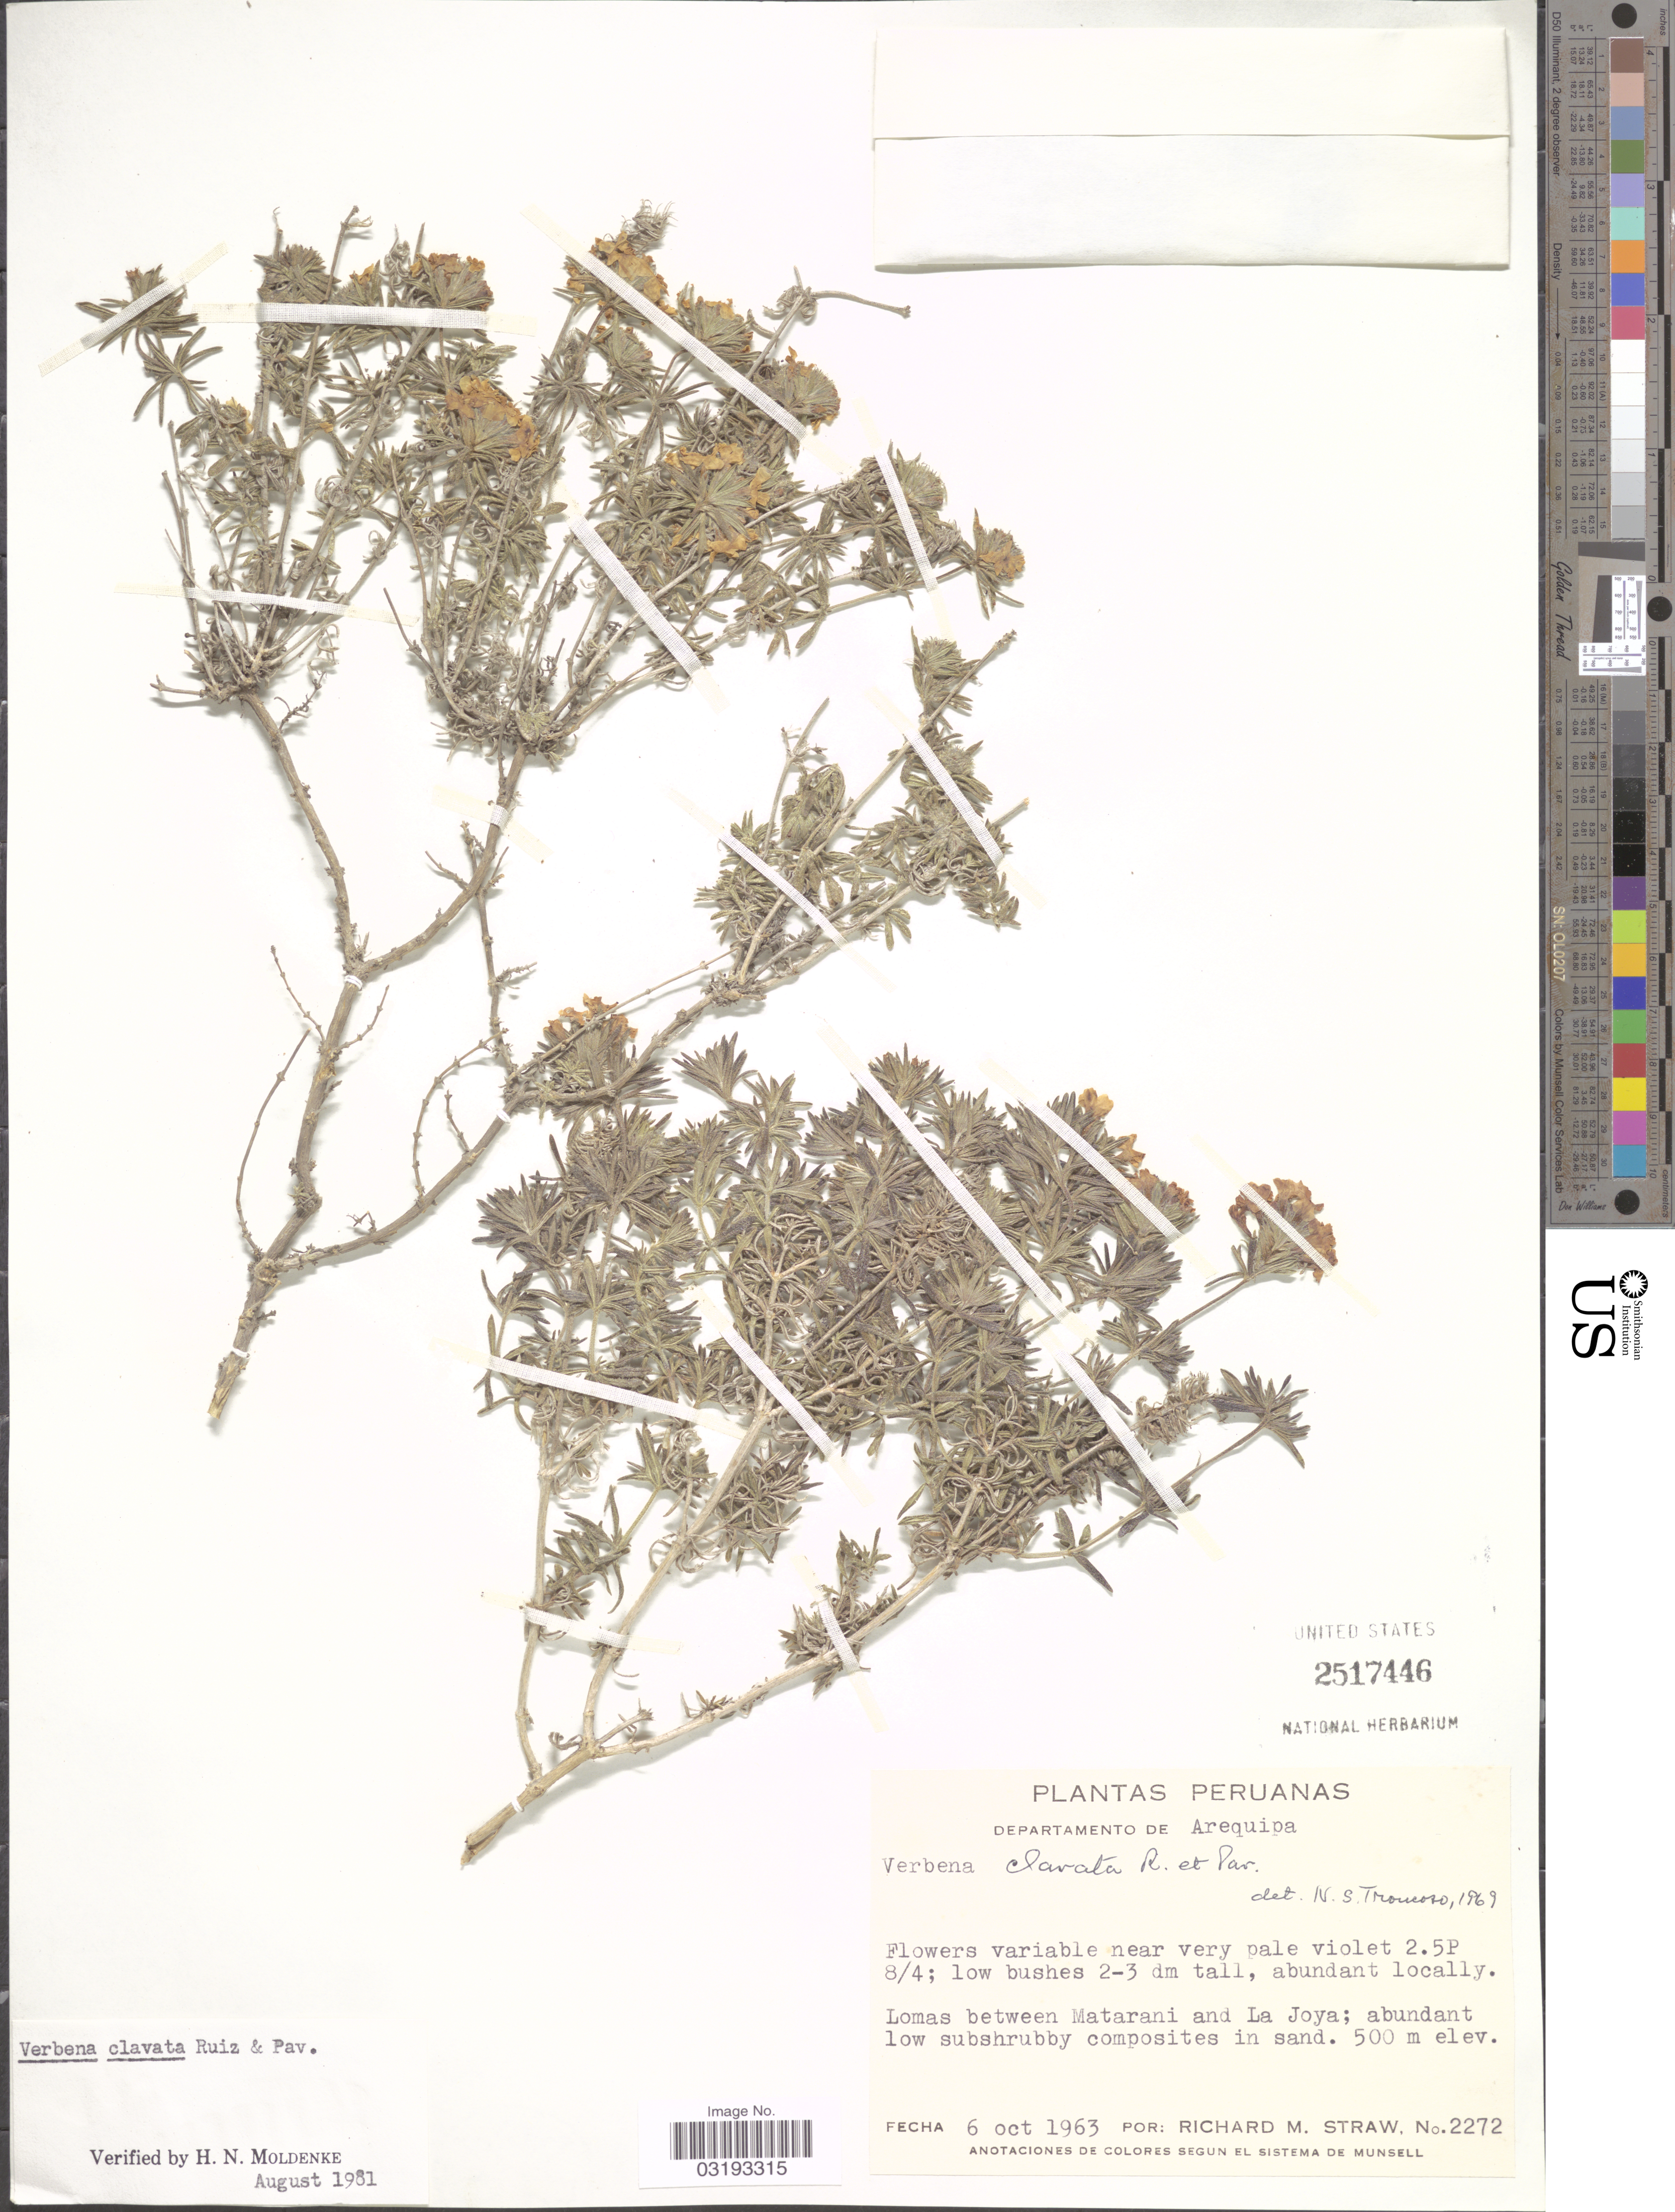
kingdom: Plantae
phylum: Tracheophyta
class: Magnoliopsida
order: Lamiales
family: Verbenaceae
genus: Verbena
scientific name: Verbena clavata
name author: Ruiz & Pav.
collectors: R. M. Straw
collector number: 2272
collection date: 1963-10-06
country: Peru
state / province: Arequipa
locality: Departamento de Arequipa. Lomas between Matarani and La Joya.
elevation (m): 500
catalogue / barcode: US 2517446